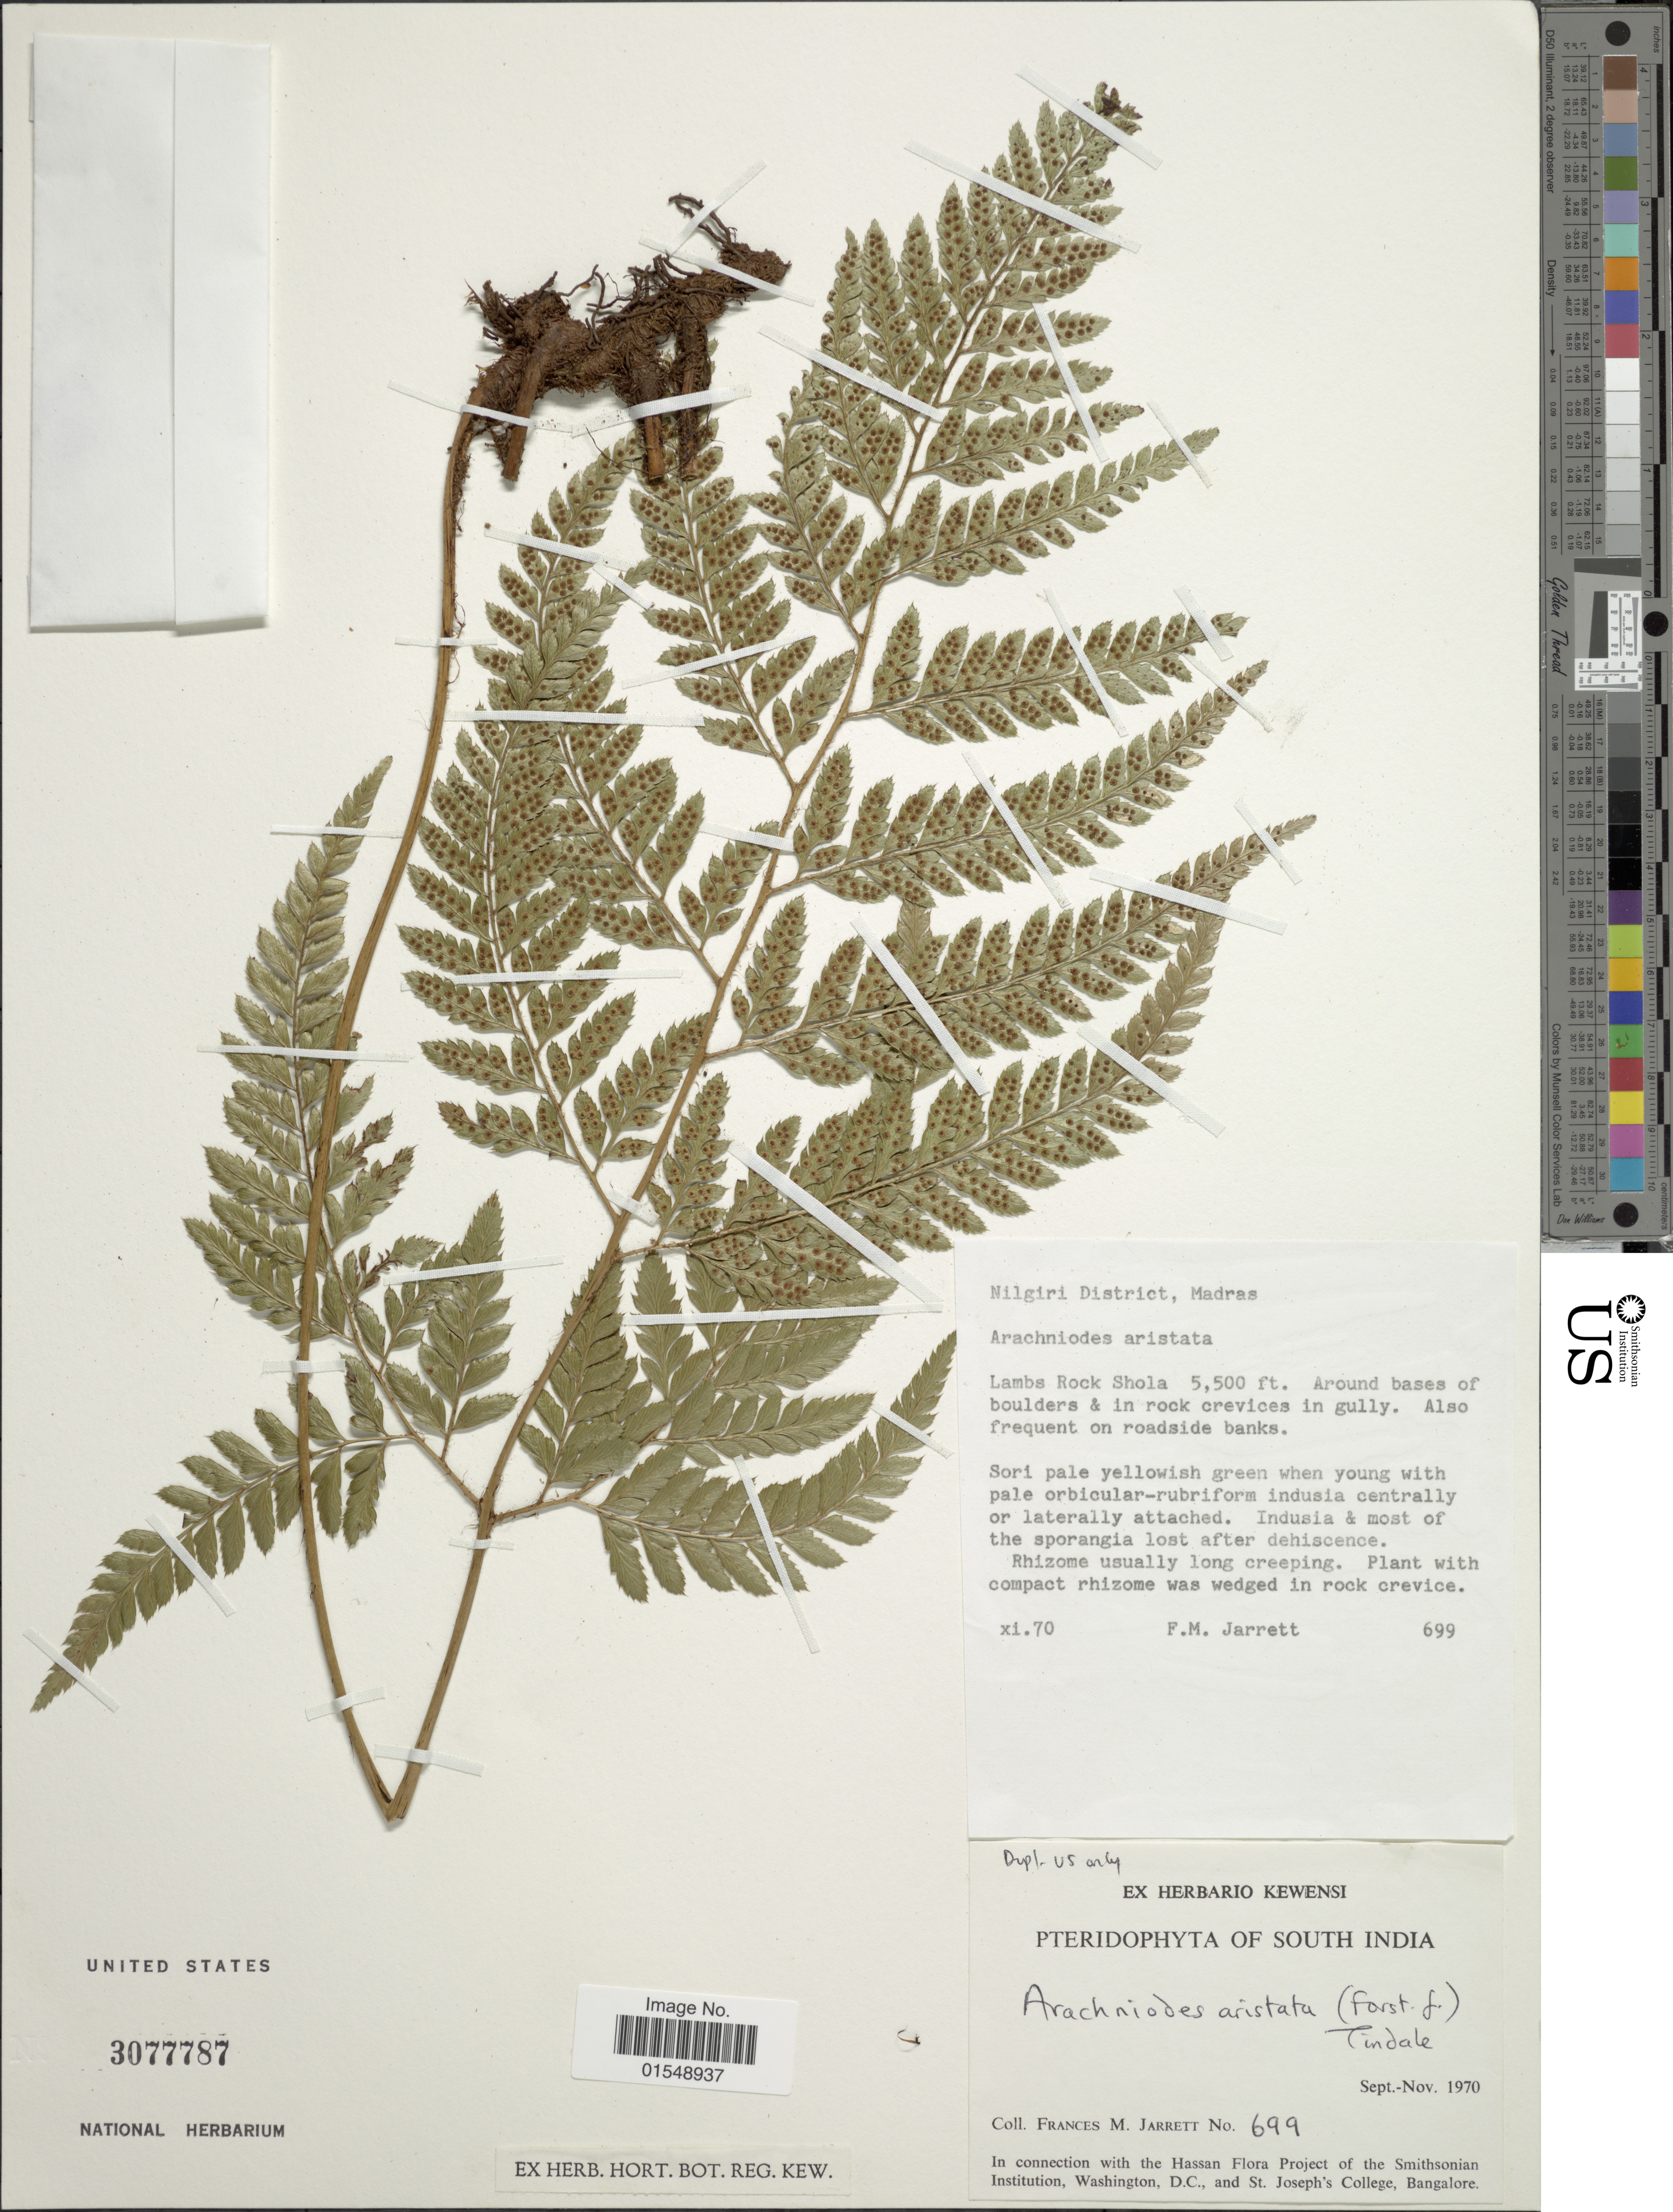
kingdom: Plantae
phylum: Tracheophyta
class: Polypodiopsida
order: Polypodiales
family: Dryopteridaceae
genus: Arachniodes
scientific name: Arachniodes aristata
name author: (G. Forst.) Tindale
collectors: F. M. Jarrett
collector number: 699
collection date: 1970-09/1970-11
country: India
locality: South of India, Nilgiri District, Madras, Arachiodes aristata, Lamb Rock Shola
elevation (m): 1676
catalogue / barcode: US 3077787